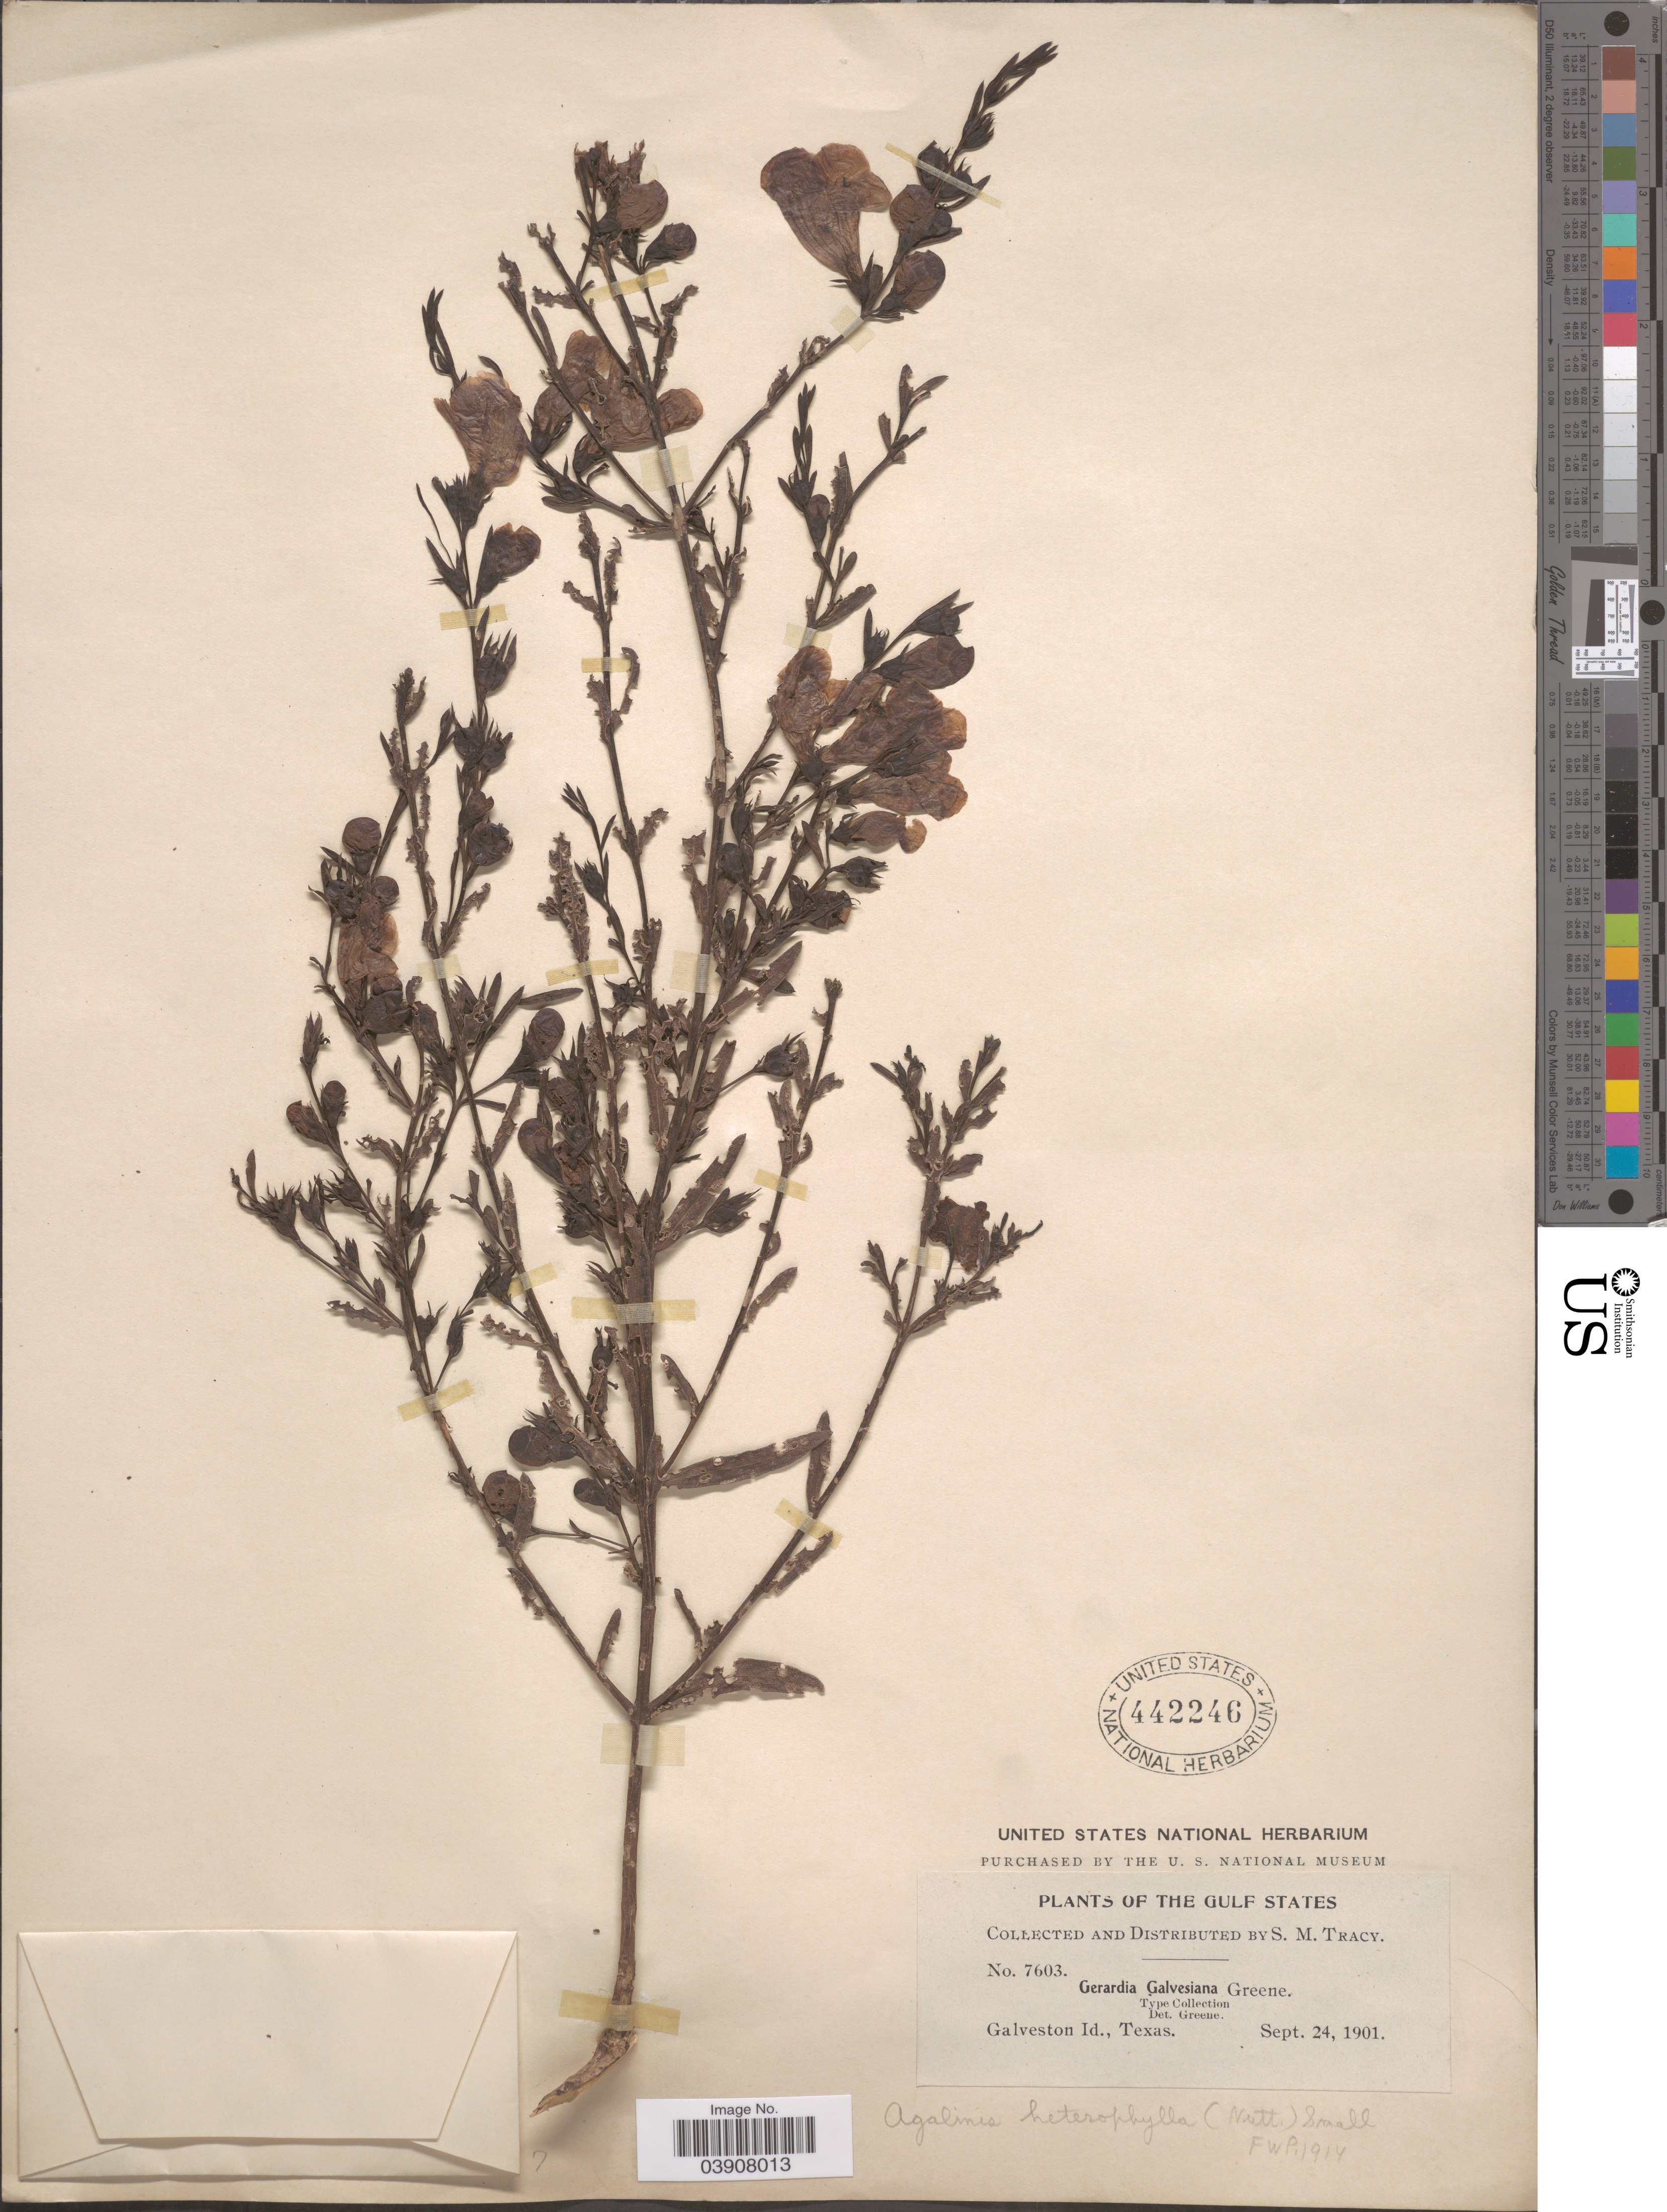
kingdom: Plantae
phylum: Tracheophyta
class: Magnoliopsida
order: Lamiales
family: Orobanchaceae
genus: Agalinis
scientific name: Agalinis heterophylla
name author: (Nutt.) Small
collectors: S. M. Tracy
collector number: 7603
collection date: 1901-09-24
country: United States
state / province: Texas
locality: The Gulf States. Galveston Id.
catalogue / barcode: US 442246